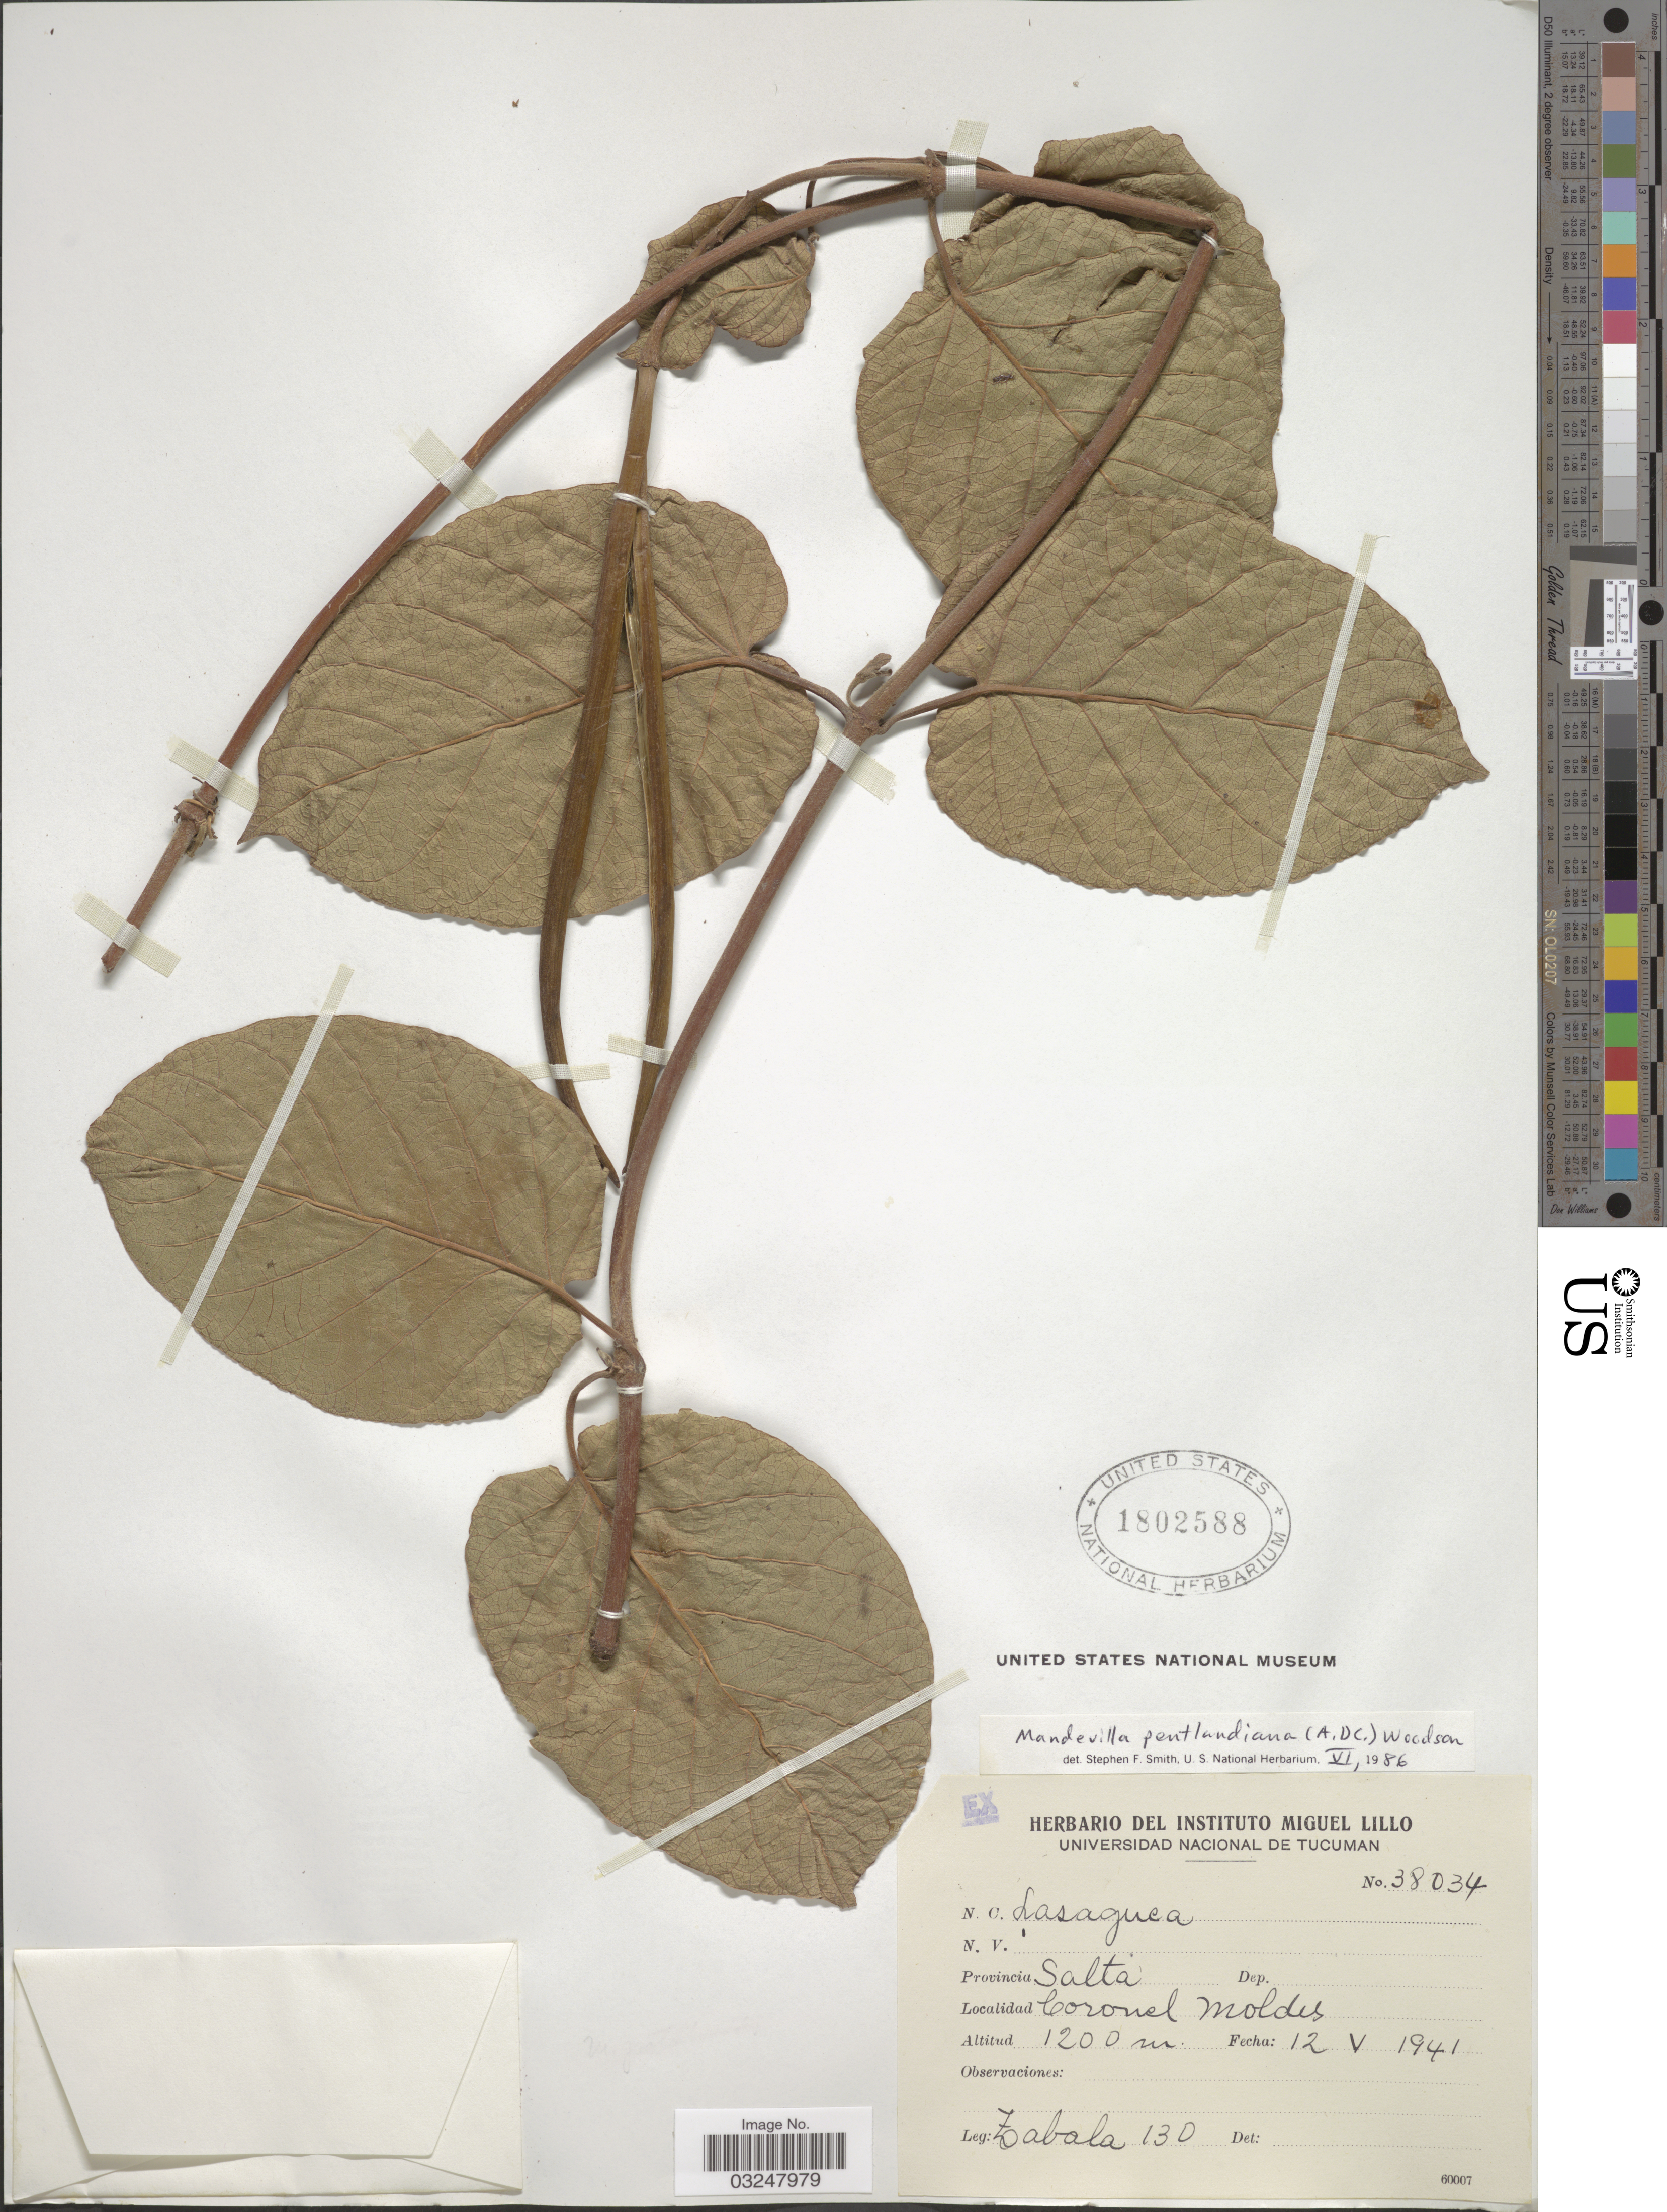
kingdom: Plantae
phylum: Tracheophyta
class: Magnoliopsida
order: Gentianales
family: Apocynaceae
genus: Mandevilla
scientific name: Mandevilla pentlandiana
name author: (DC.) Woodson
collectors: Zabala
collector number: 130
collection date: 1941-05-12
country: Argentina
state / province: Salta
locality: Coronel Moldes.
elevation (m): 1200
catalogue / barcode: US 1802588